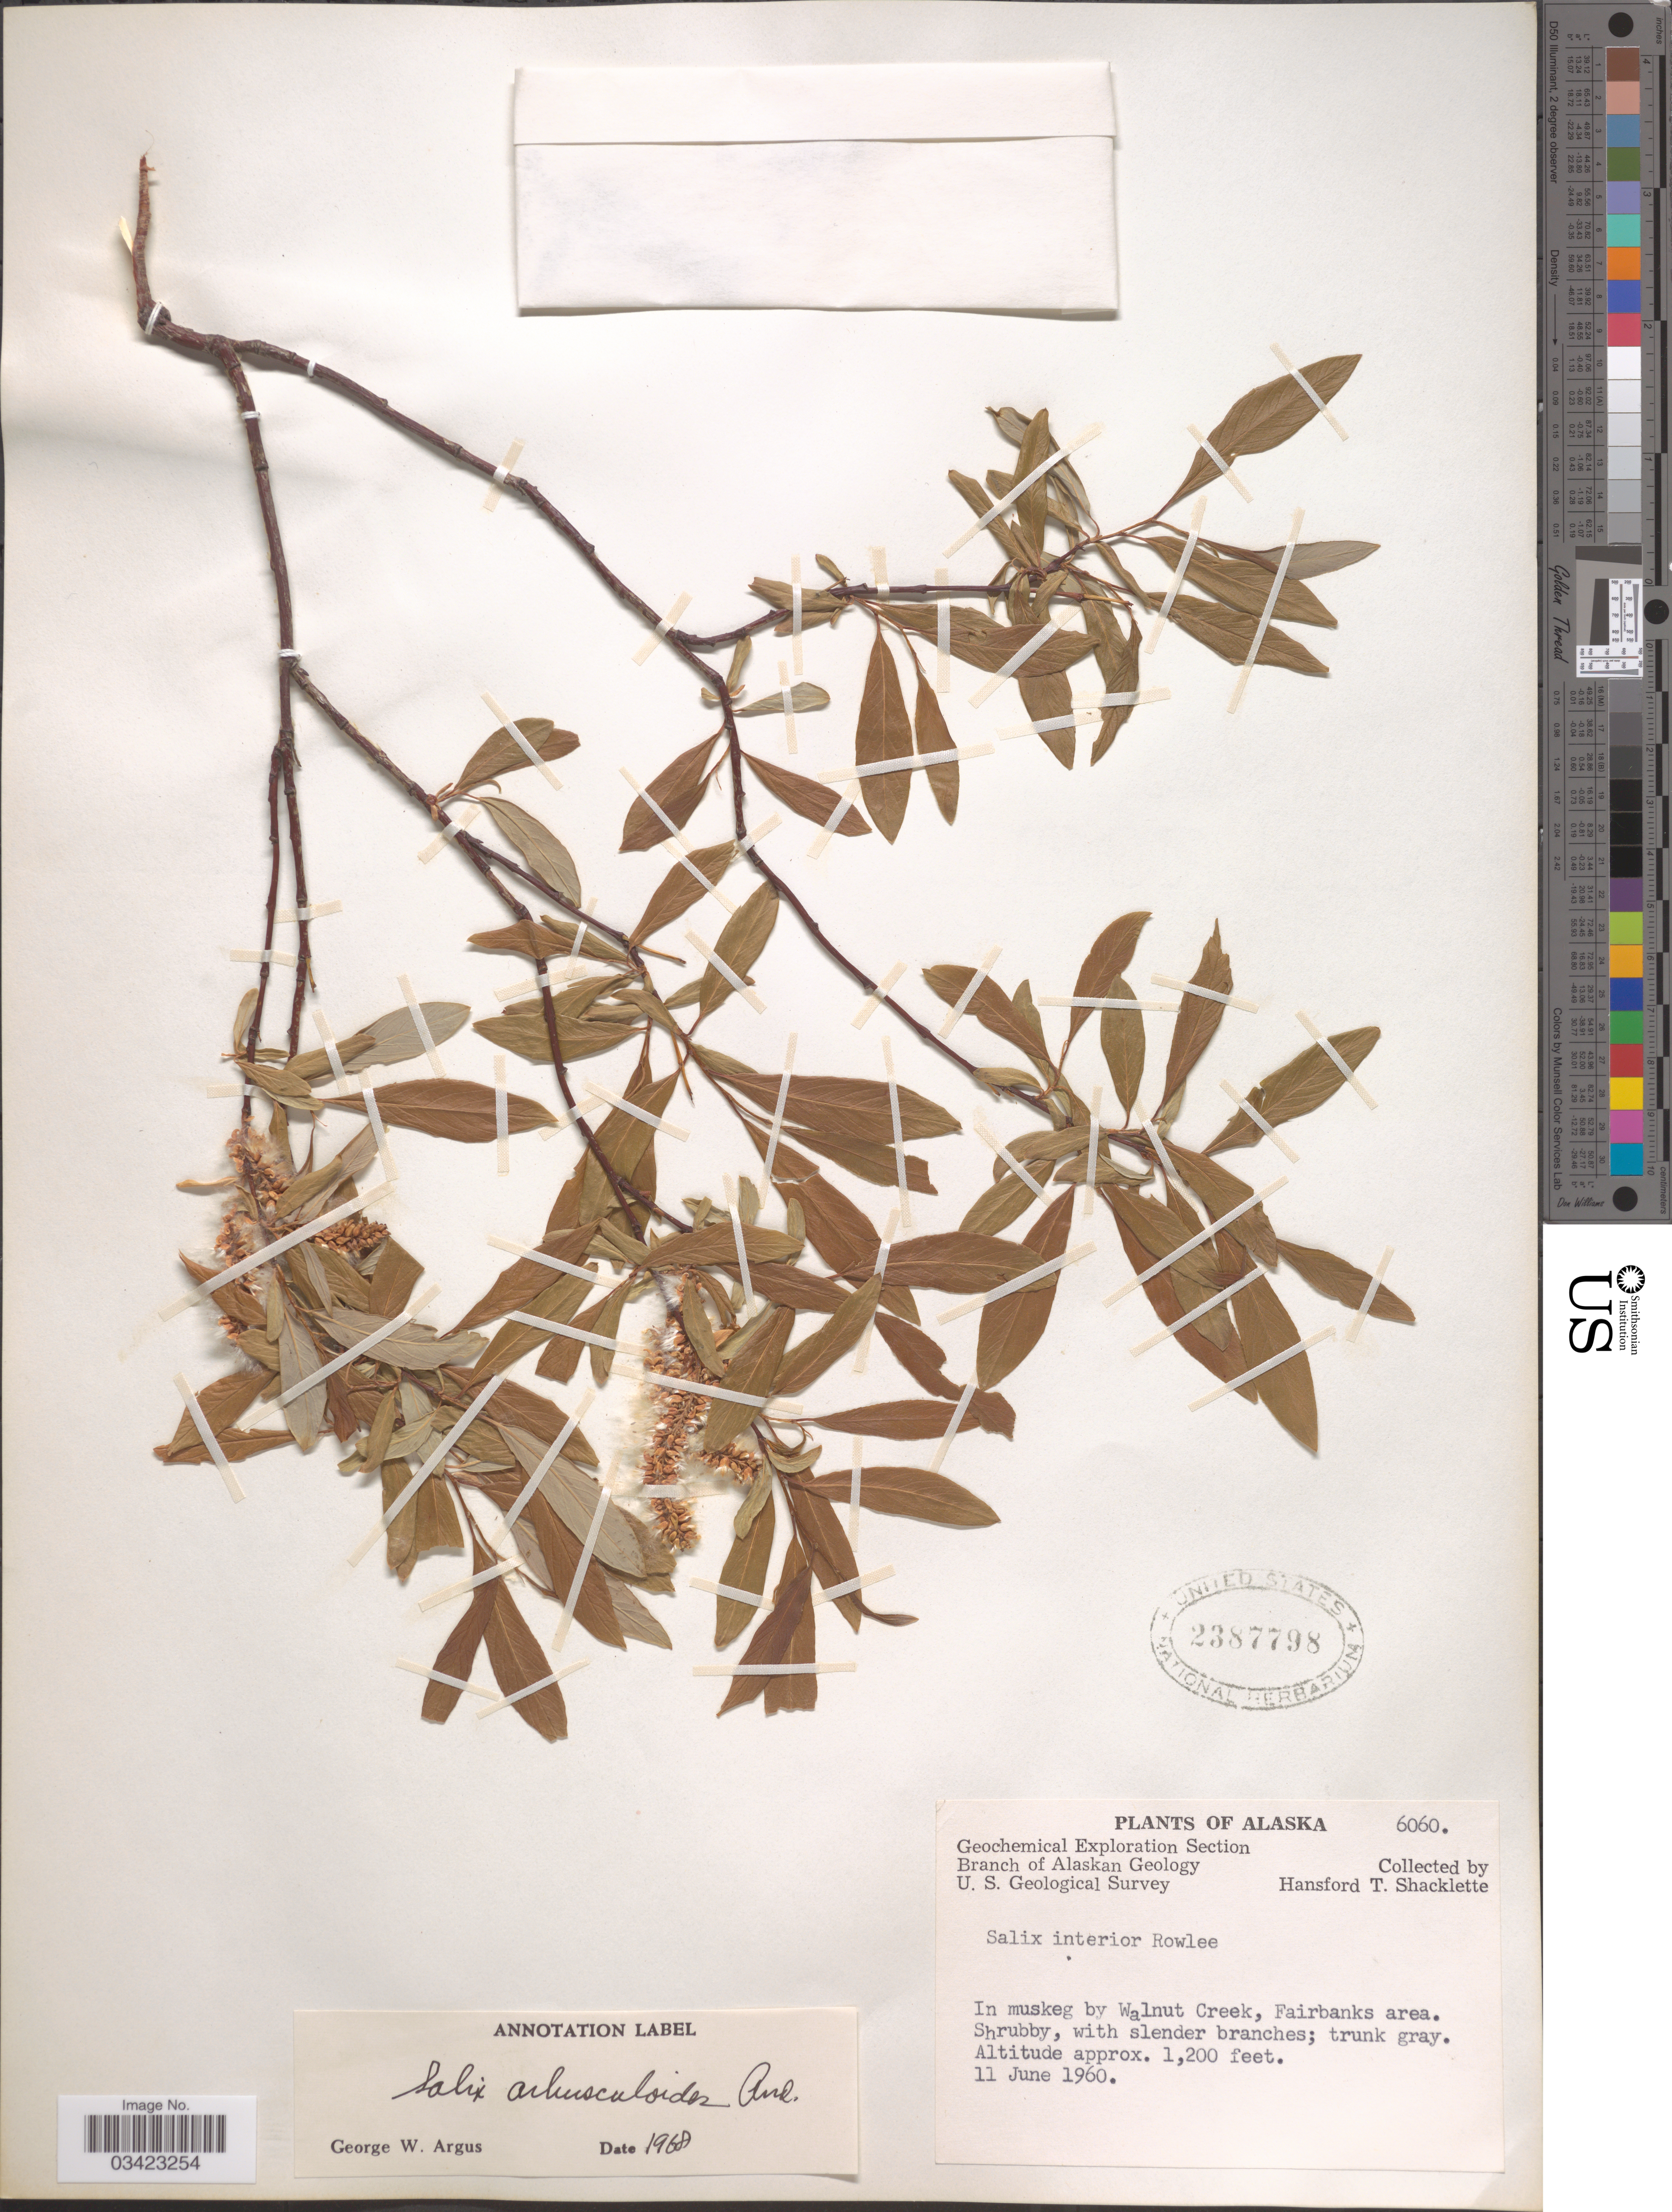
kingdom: Plantae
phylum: Tracheophyta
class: Magnoliopsida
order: Malpighiales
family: Salicaceae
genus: Salix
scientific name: Salix arbusculoides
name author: Andersson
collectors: H. Shacklette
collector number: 6060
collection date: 1960-06-11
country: United States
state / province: Alaska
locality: In muskeg by Walnut Creek, Fairbanks area.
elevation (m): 366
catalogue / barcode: US 2387798